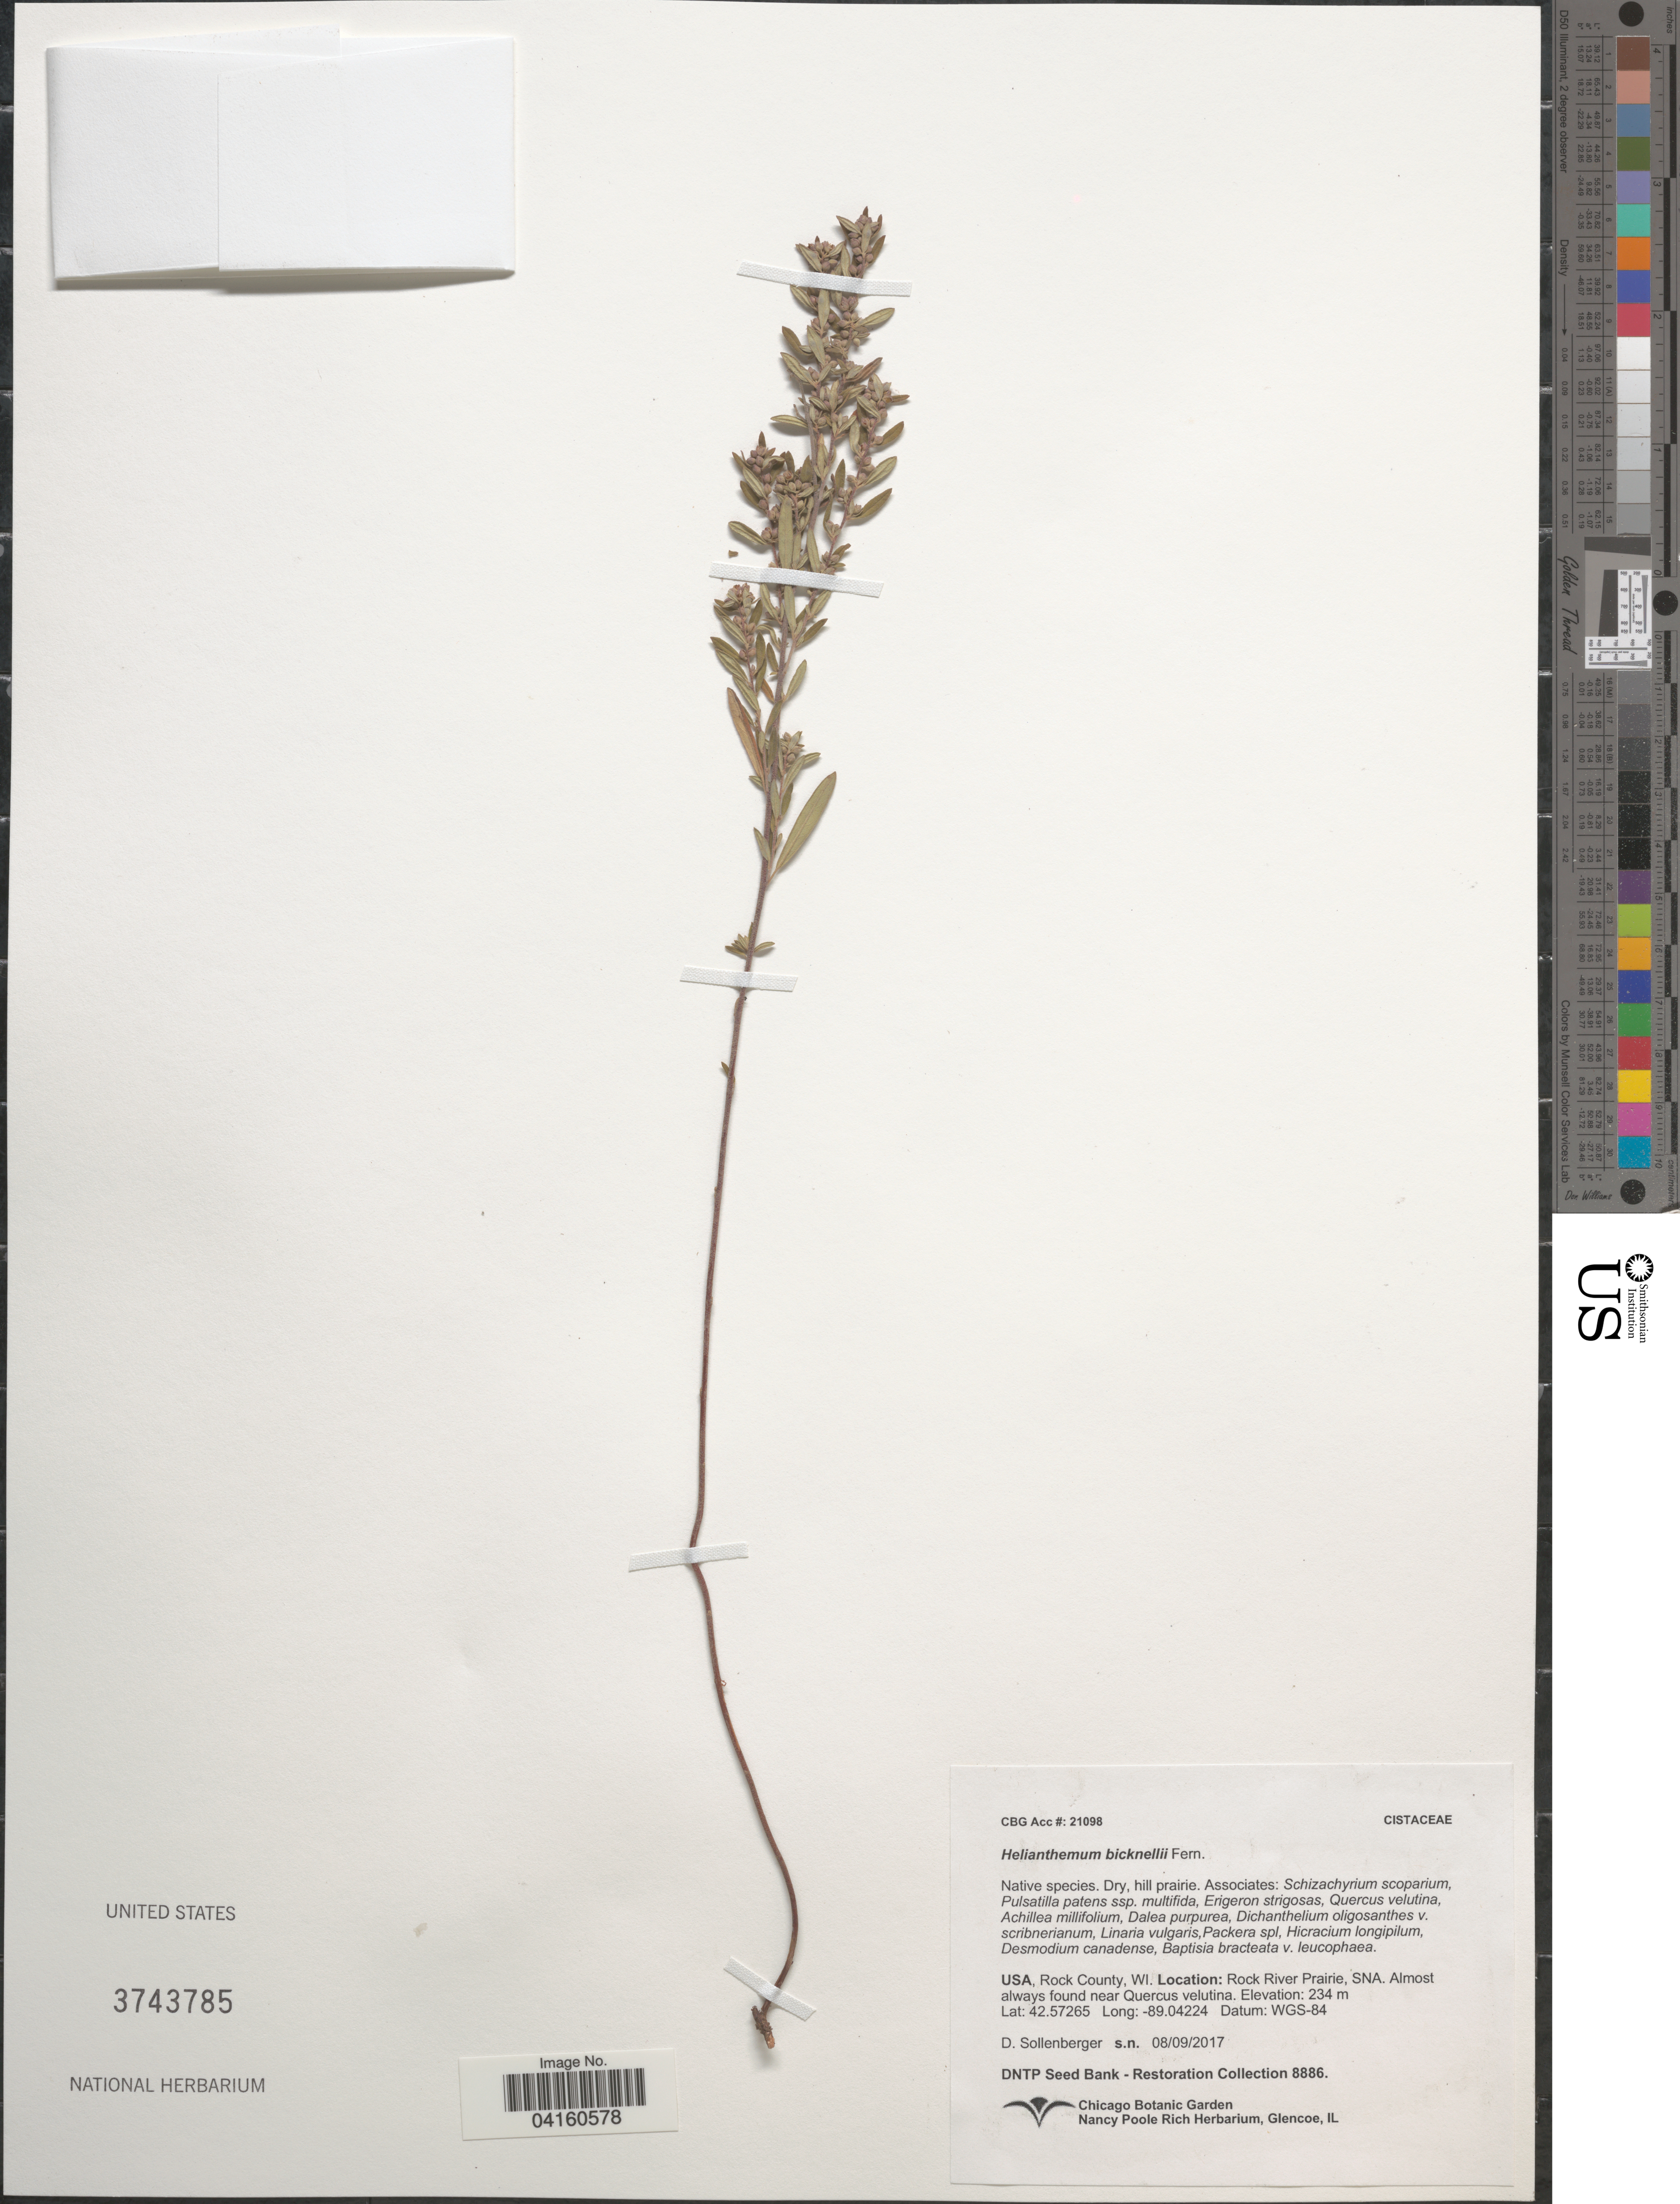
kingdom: Plantae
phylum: Tracheophyta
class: Magnoliopsida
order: Malvales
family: Cistaceae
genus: Helianthemum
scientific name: Helianthemum bicknellii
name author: Fernald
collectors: D. Sollenberger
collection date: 2017-08-09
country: United States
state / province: Wisconsin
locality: Rock County. Rock River Prairie SNA.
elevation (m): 234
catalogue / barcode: US 3743785